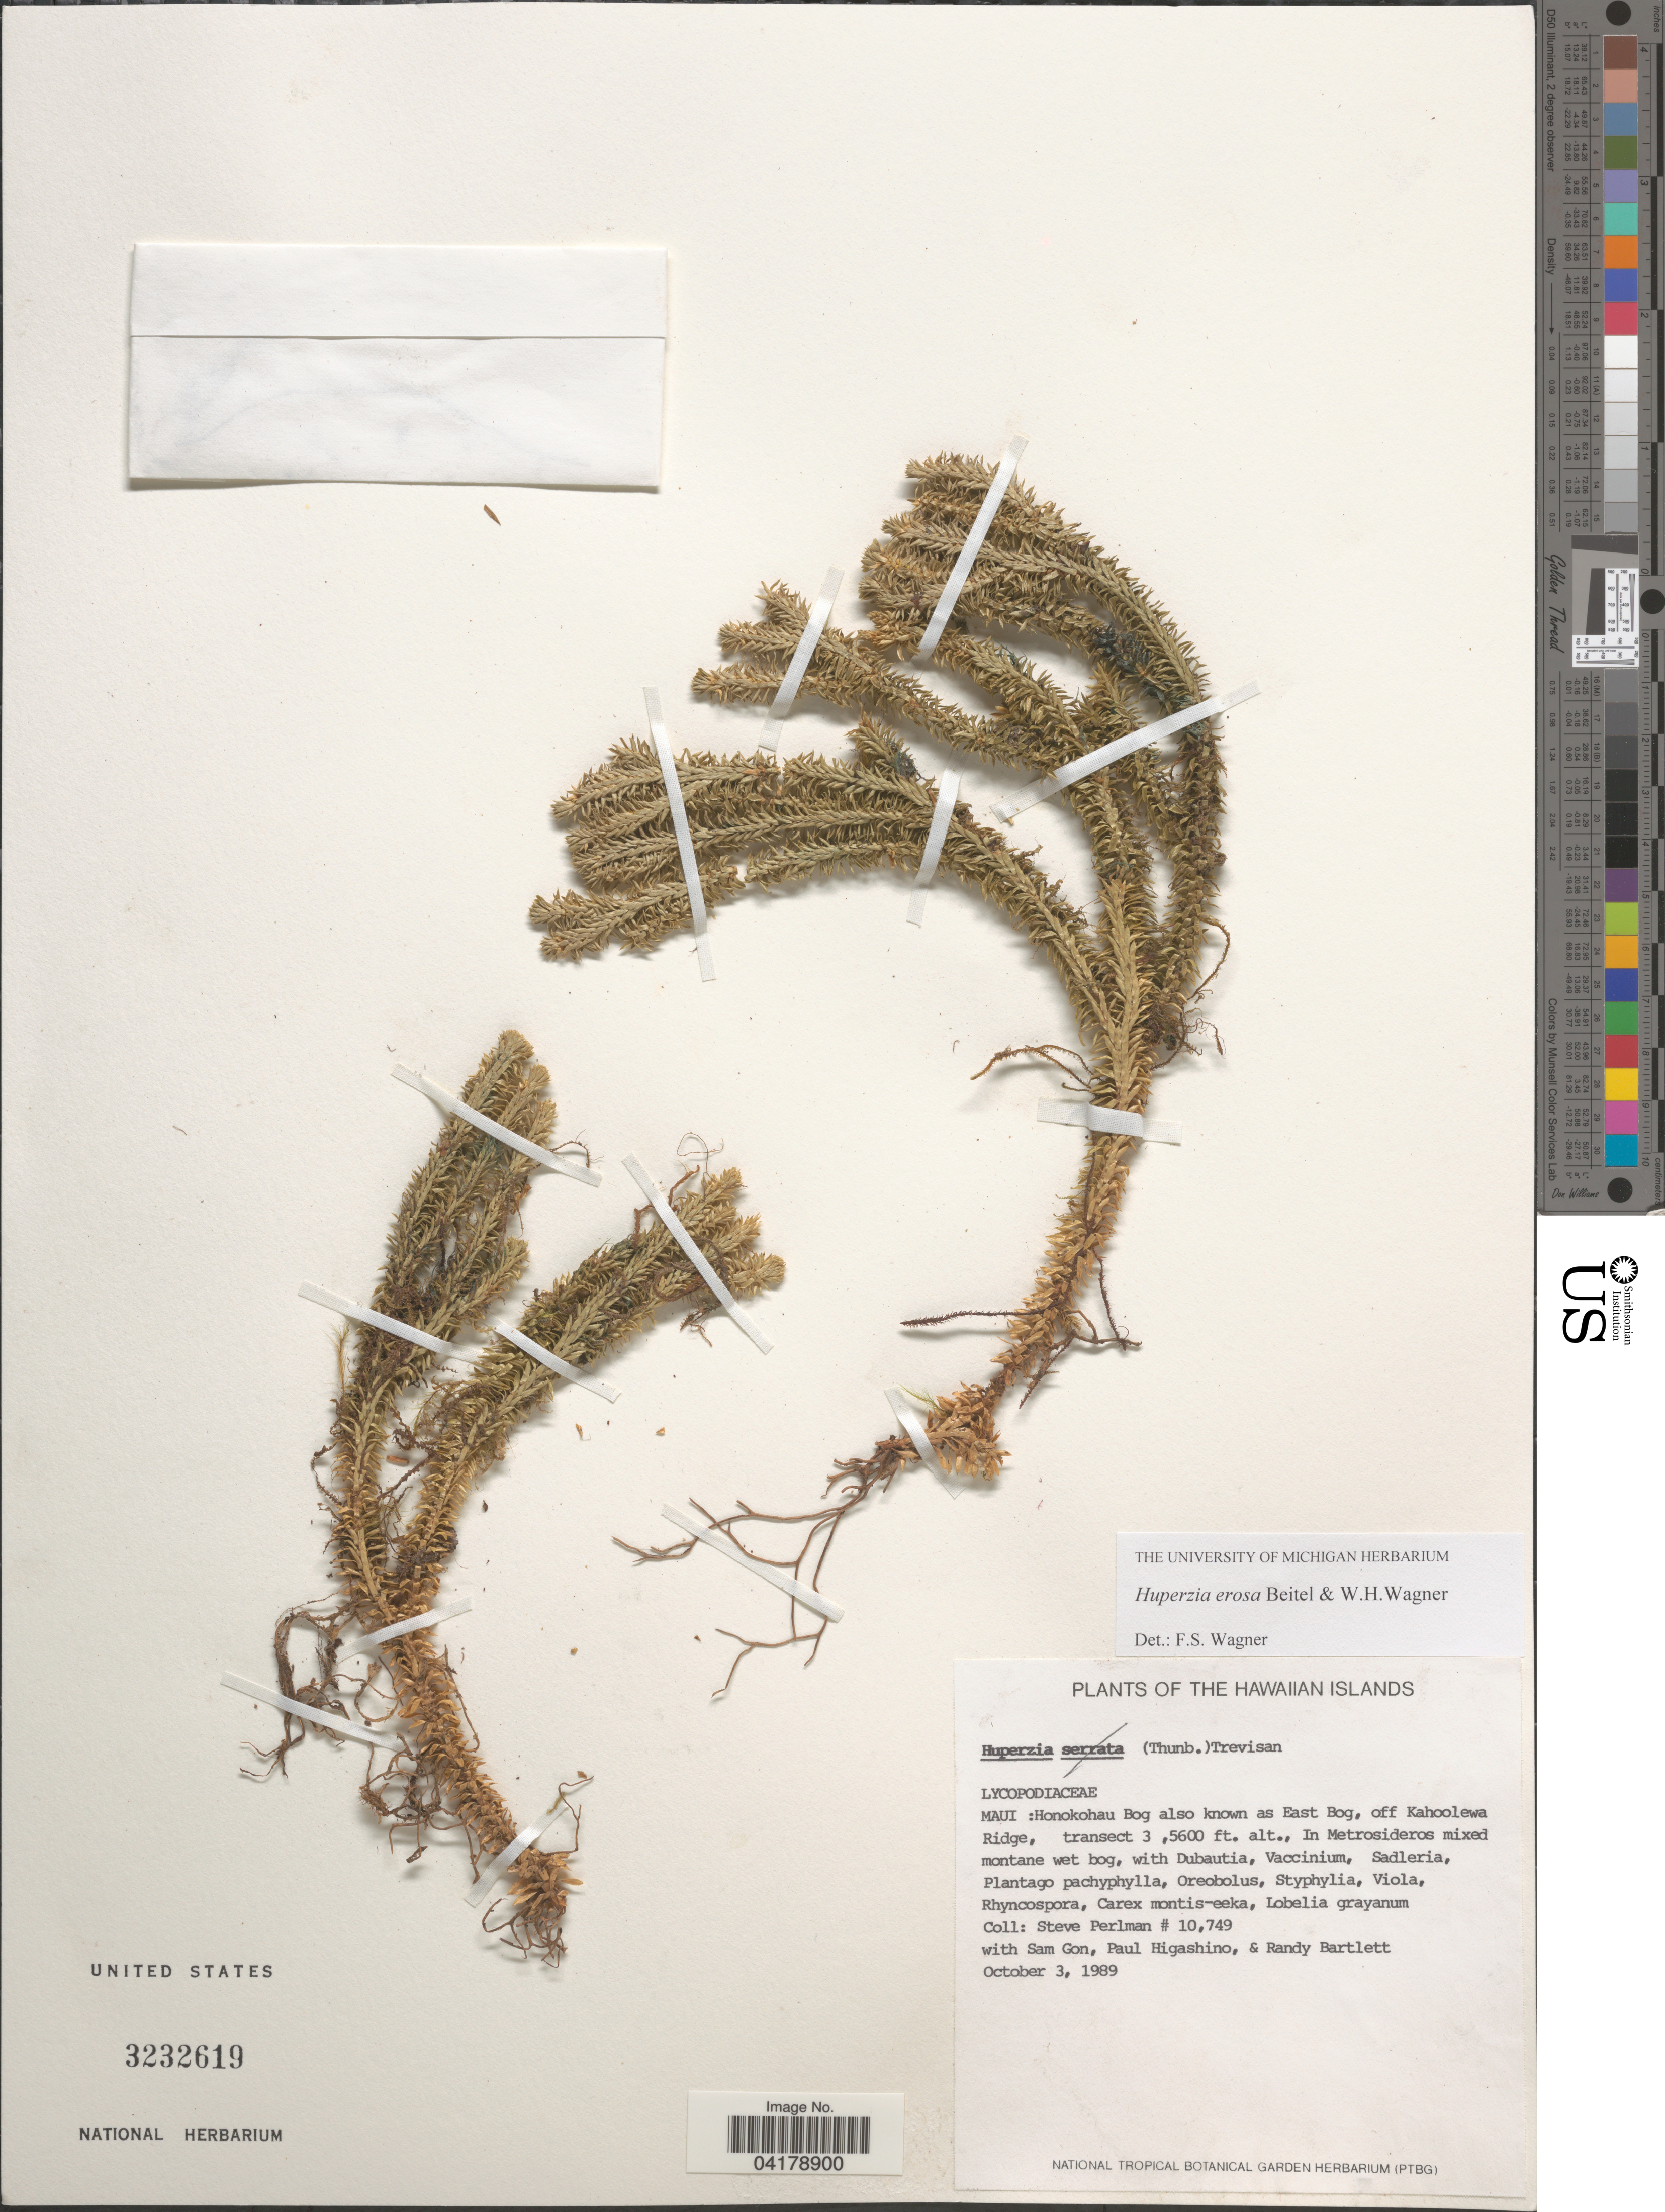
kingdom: Plantae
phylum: Tracheophyta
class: Lycopodiopsida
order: Lycopodiales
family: Lycopodiaceae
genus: Huperzia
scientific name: Huperzia erosa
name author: Beitel & W.H. Wagner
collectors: S. Perlman, S. Gon, P. Higashino & R. Bartlett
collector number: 10749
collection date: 1989-10-03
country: United States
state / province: Hawaii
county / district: Maui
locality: Maui: Honokohau Bog also known as East Bog, off Kahoolewa Ridge, transect 3.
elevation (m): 1707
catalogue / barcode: US 3232619